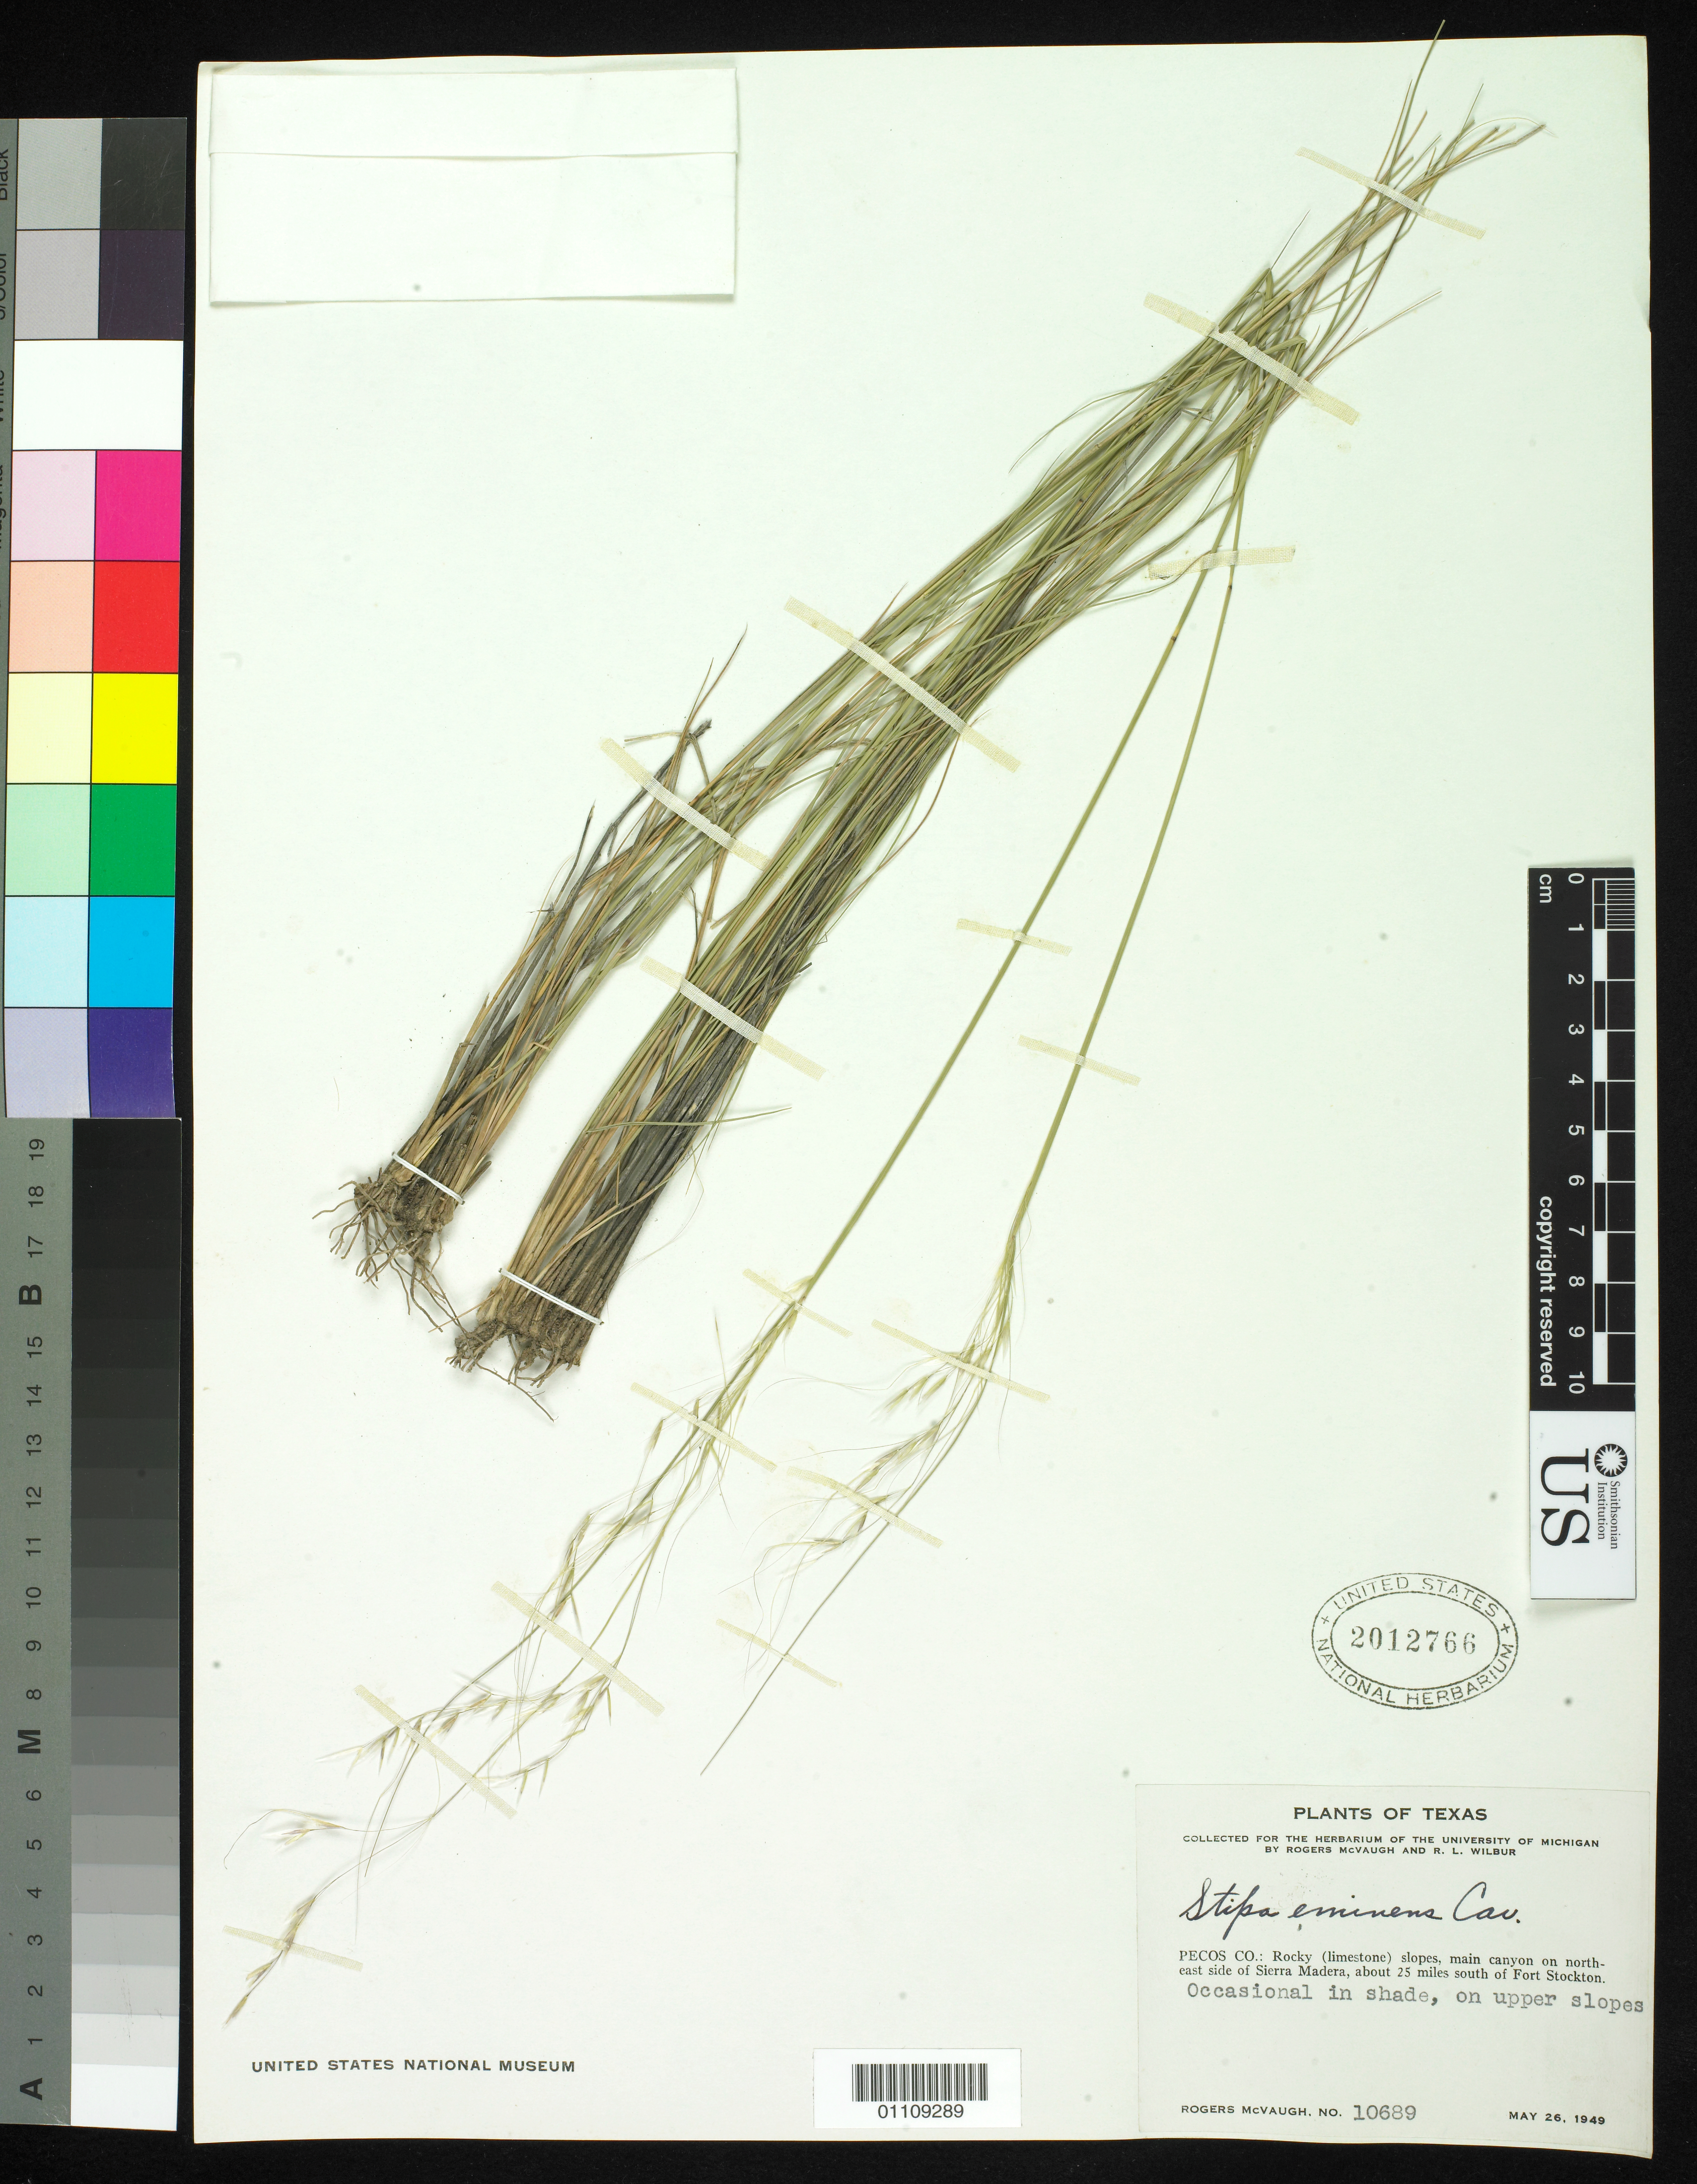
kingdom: Plantae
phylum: Tracheophyta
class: Liliopsida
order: Poales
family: Poaceae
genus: Pseudoeriocoma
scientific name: Pseudoeriocoma eminens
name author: (Cav.) Romasch.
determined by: Poaceae Reorganization Project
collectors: R. McVaugh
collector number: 10689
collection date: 1949-05-26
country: United States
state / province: Texas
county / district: Pecos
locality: Rocky (limestone) slopes, main canyon on N.E. side of Sierra Madera, about 25 miles south of Fort Stockton.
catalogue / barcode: US 2012766